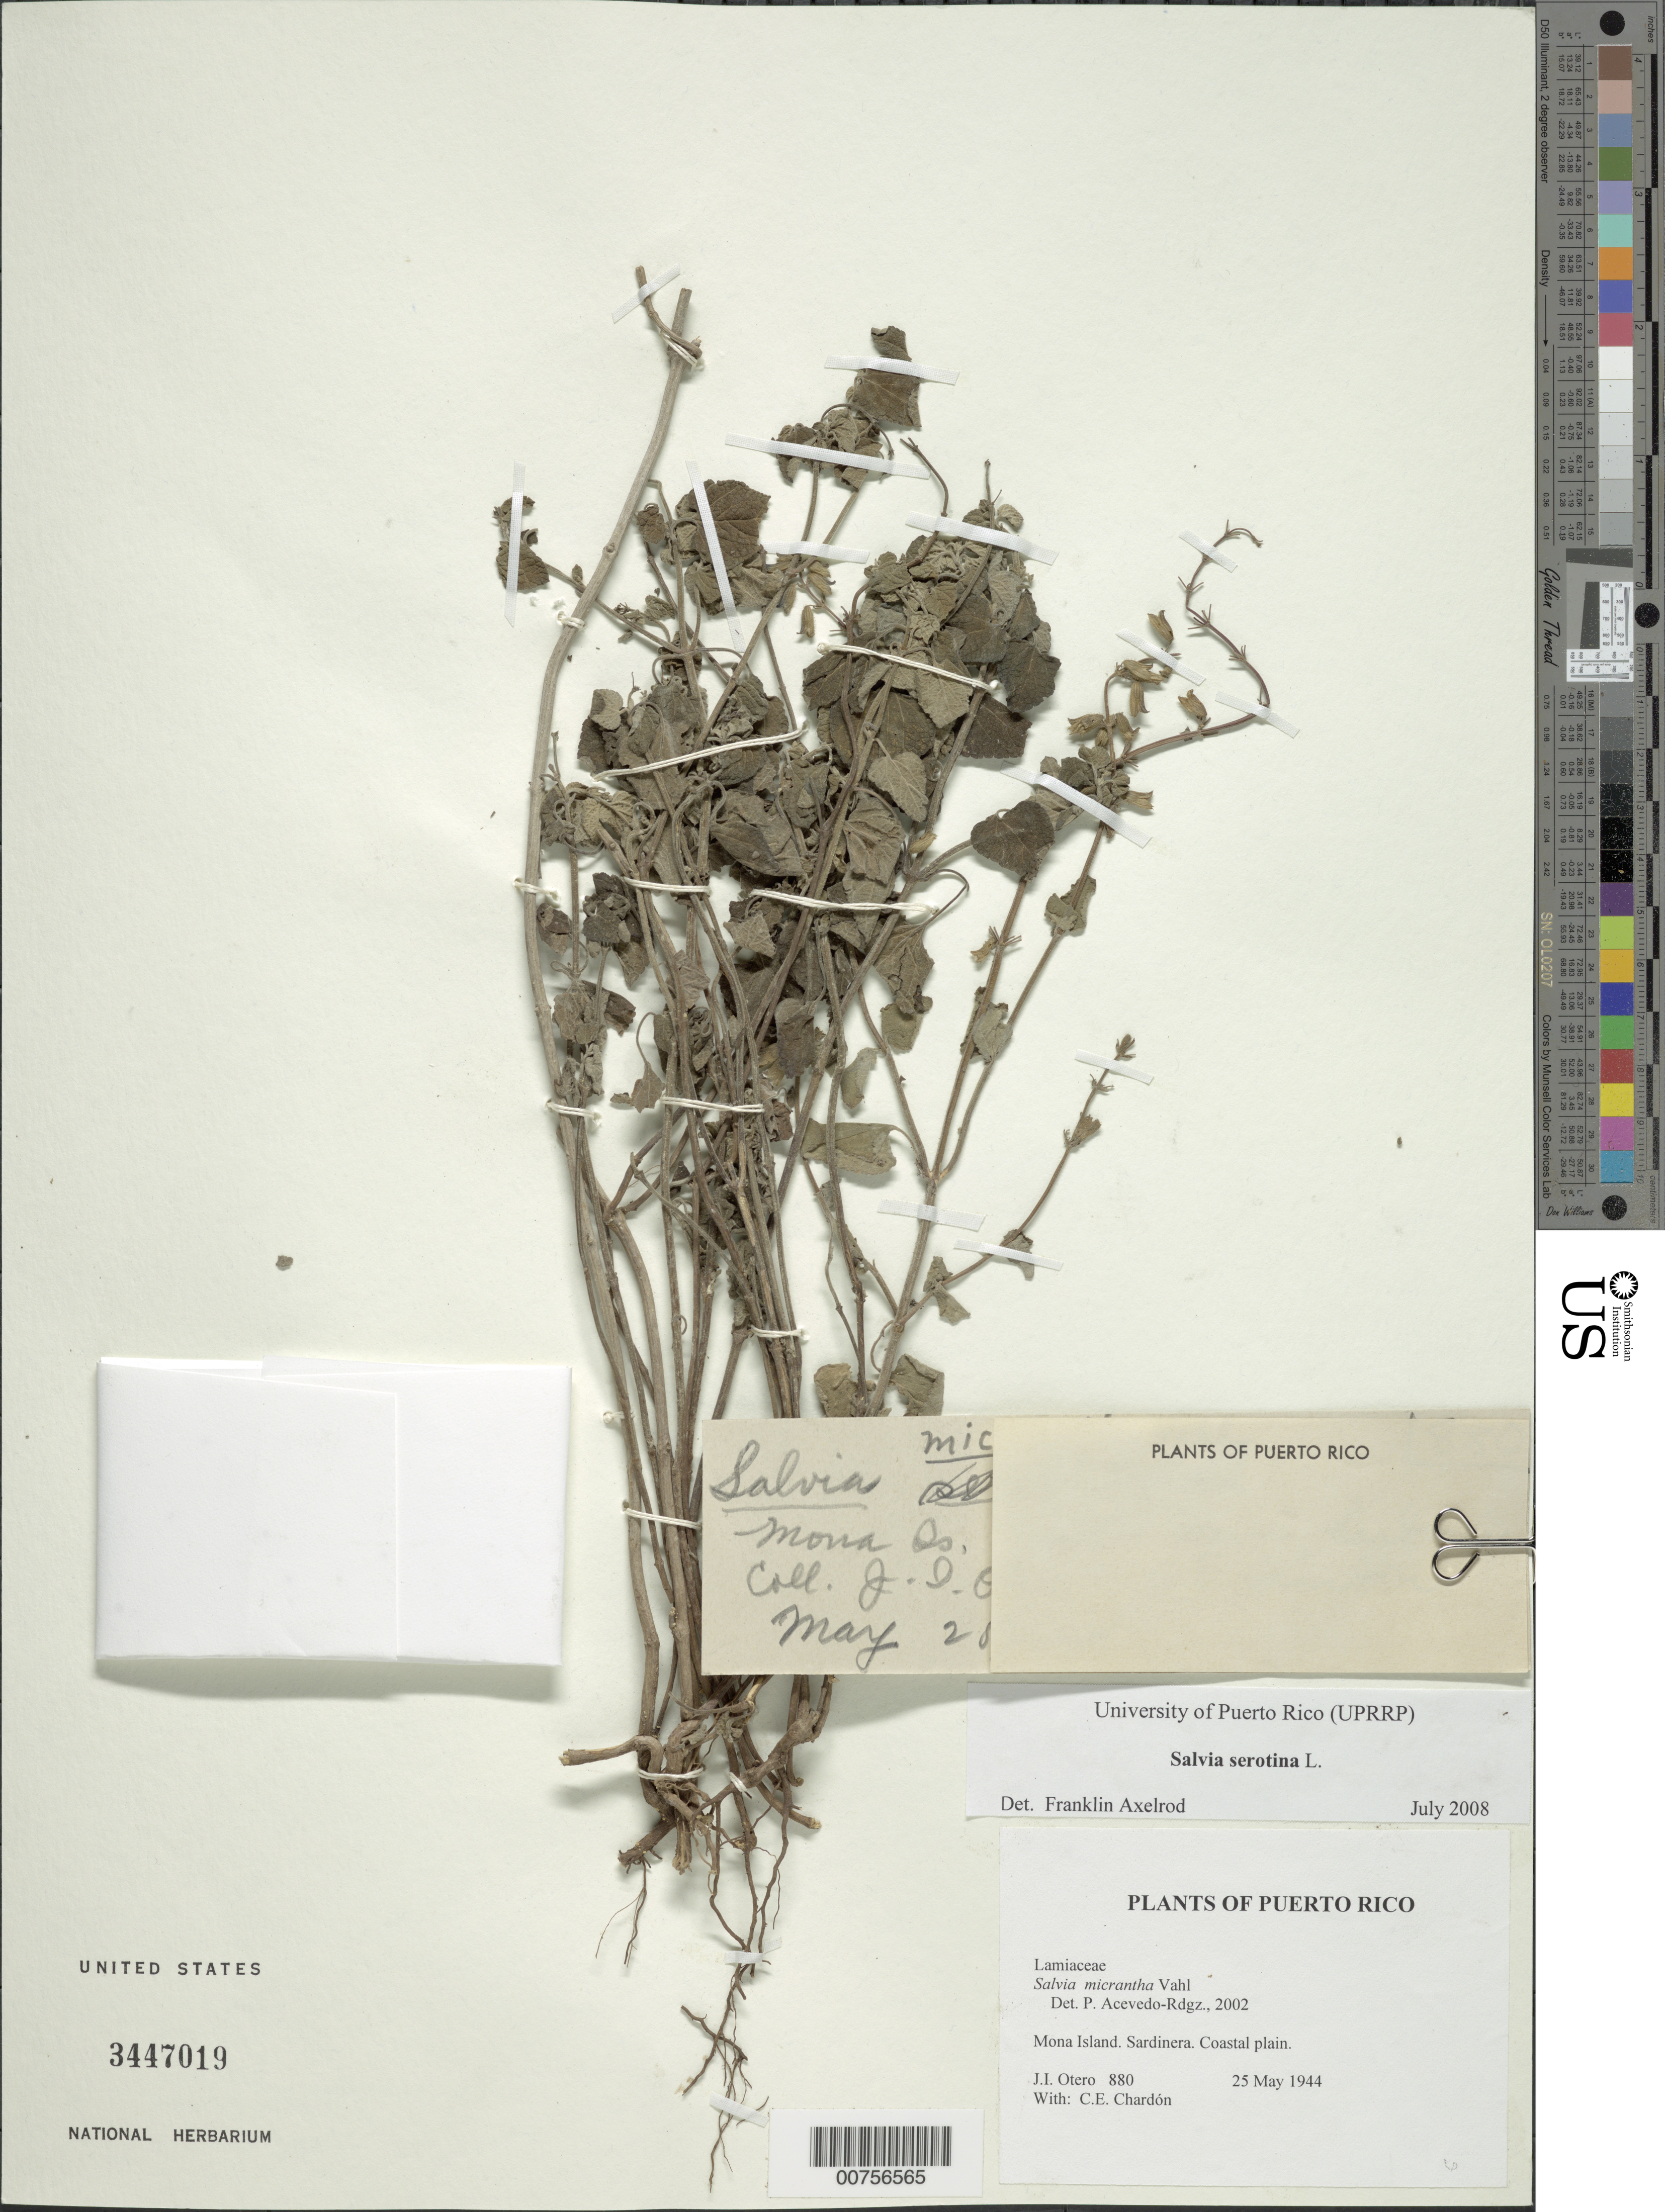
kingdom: Plantae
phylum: Tracheophyta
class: Magnoliopsida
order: Lamiales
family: Lamiaceae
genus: Salvia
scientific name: Salvia micrantha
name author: Vahl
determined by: Acevedo-Rodríguez, P., (BOT), Smithsonian Institution - National Museum of Natural History (UNITED STATES)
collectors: J. Otero & C. E. Chardón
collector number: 880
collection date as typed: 25 May 1944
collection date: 1944-05-25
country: Puerto Rico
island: Mona I.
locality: Sardinera. Coastal plain.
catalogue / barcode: US 3447019